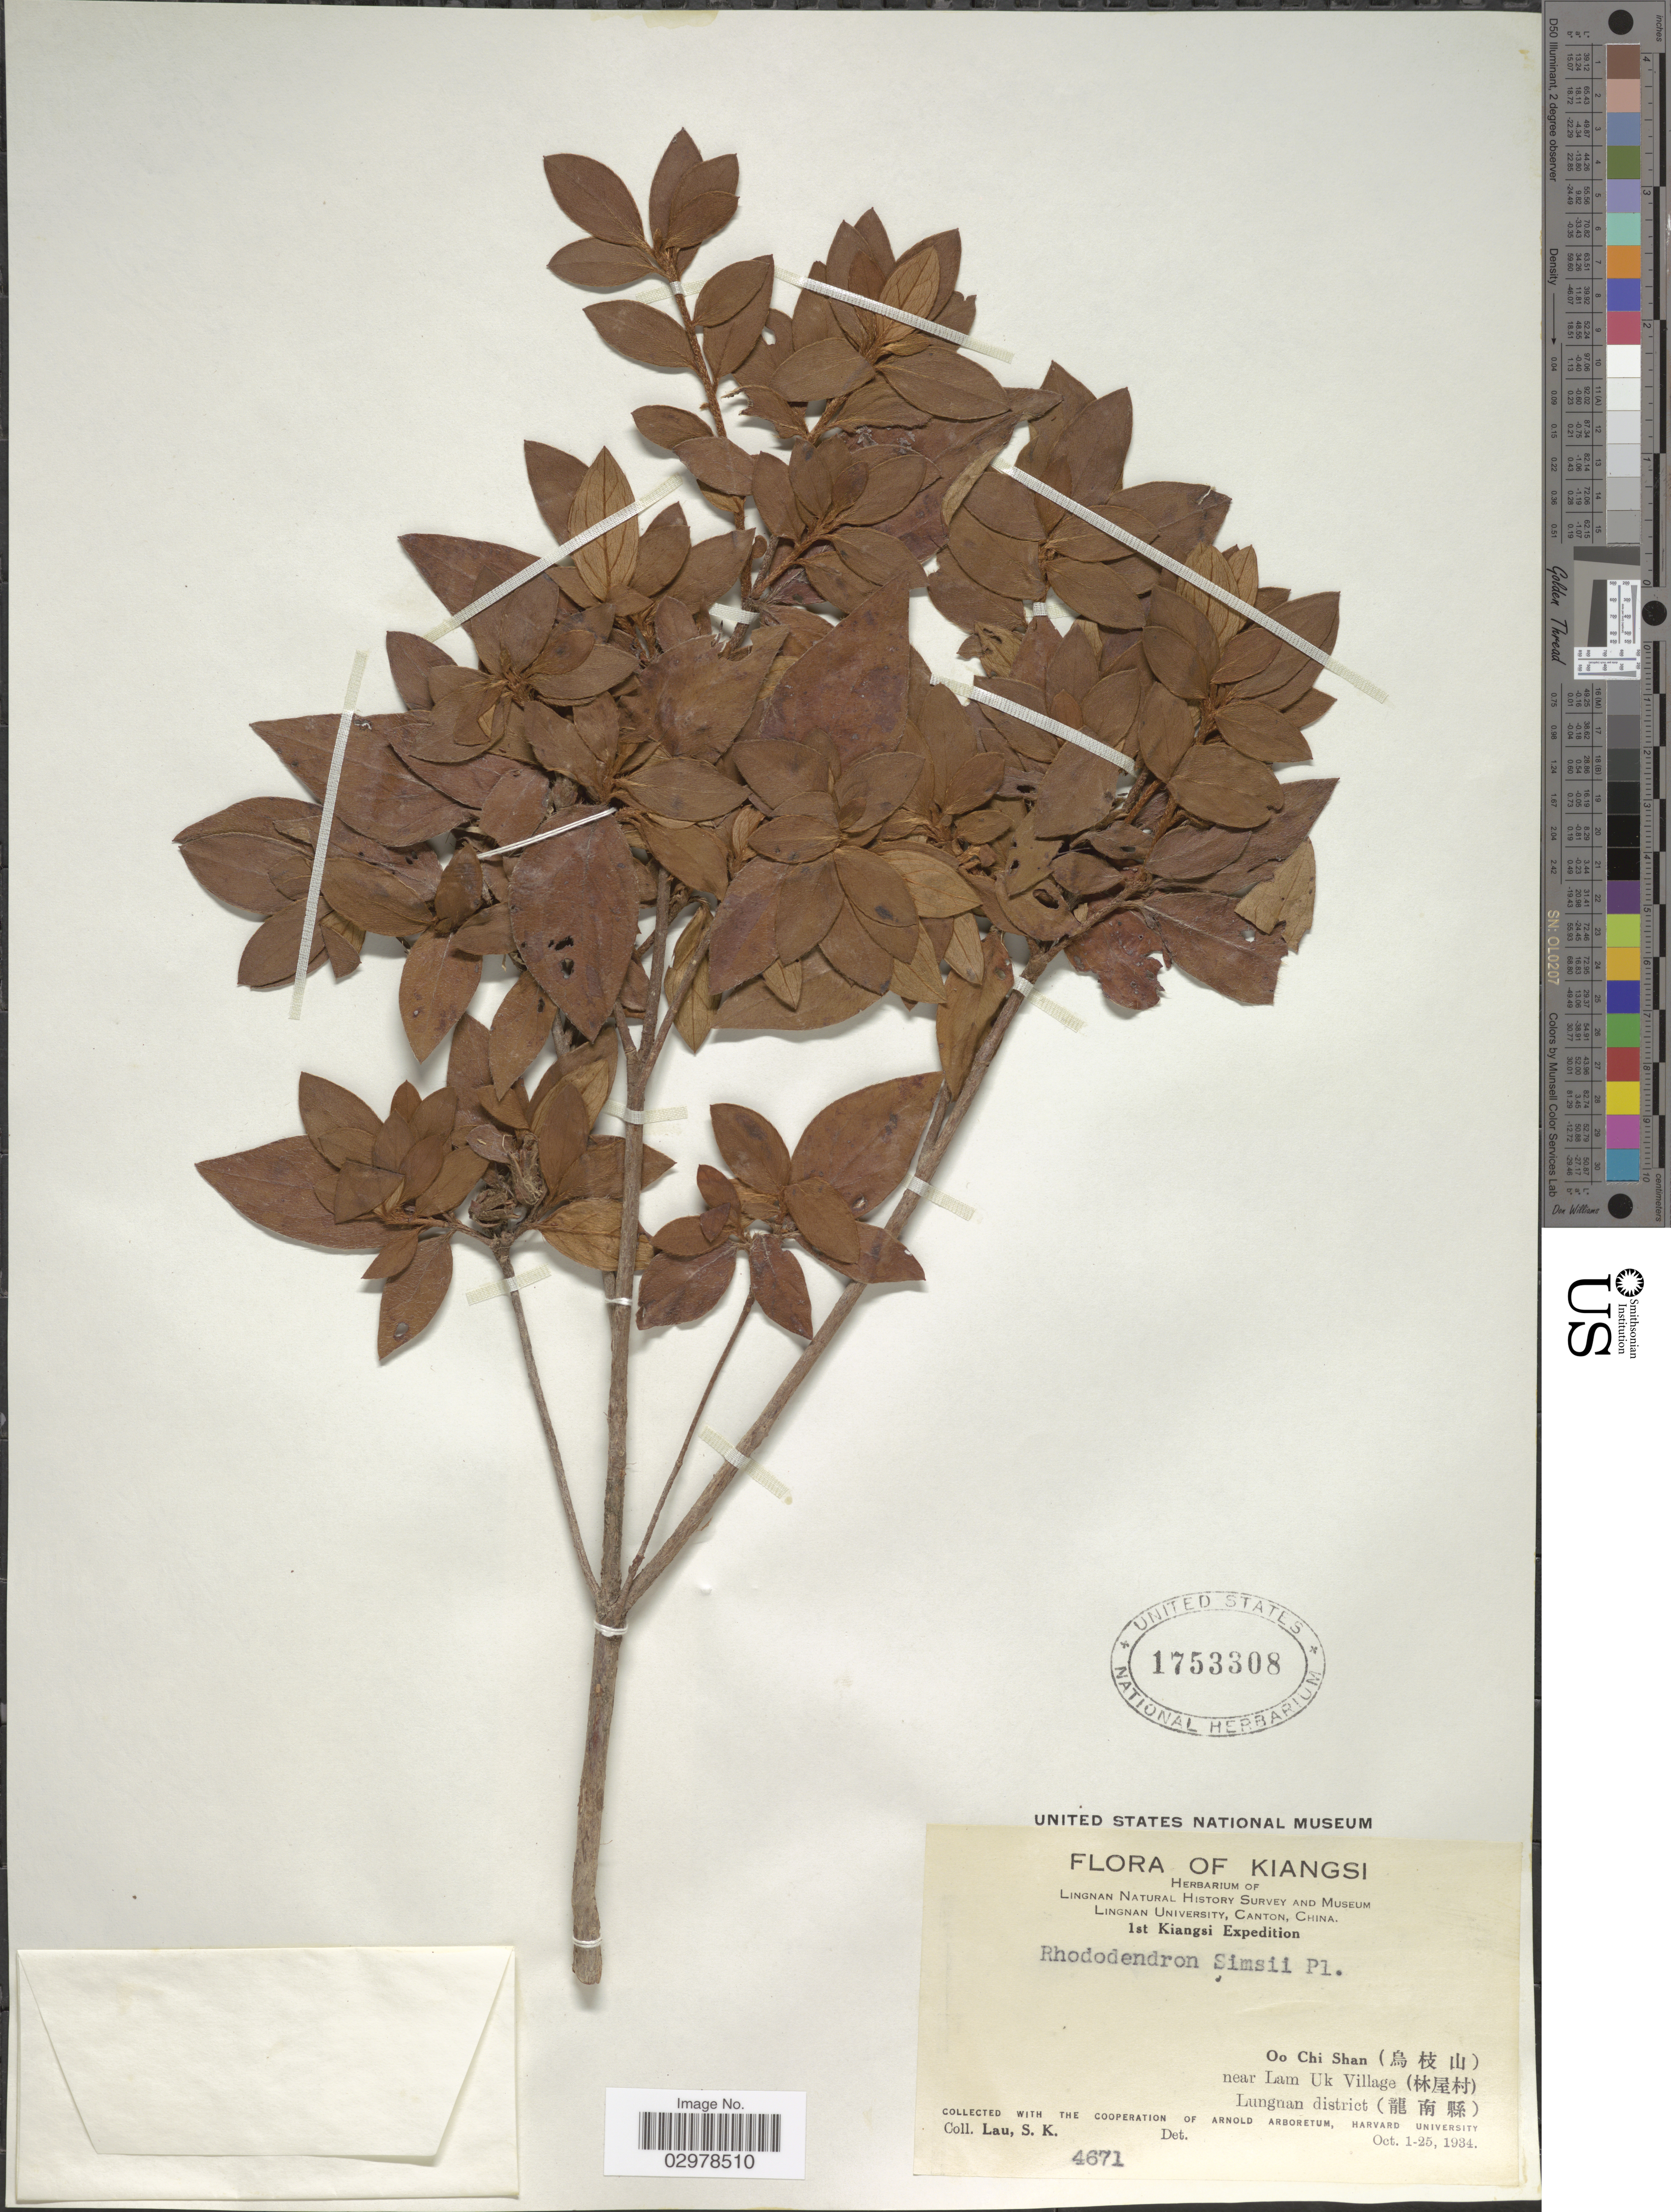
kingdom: Plantae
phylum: Tracheophyta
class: Magnoliopsida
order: Ericales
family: Ericaceae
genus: Rhododendron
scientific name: Rhododendron simsii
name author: Planch.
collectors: S. K. Lau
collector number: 4671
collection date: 1934-10-01/1934-10-25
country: China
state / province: Jiangxi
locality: Kiangsi. Oo Chi Shan, near Lam Uk Village. Lungnan district.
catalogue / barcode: US 1753308